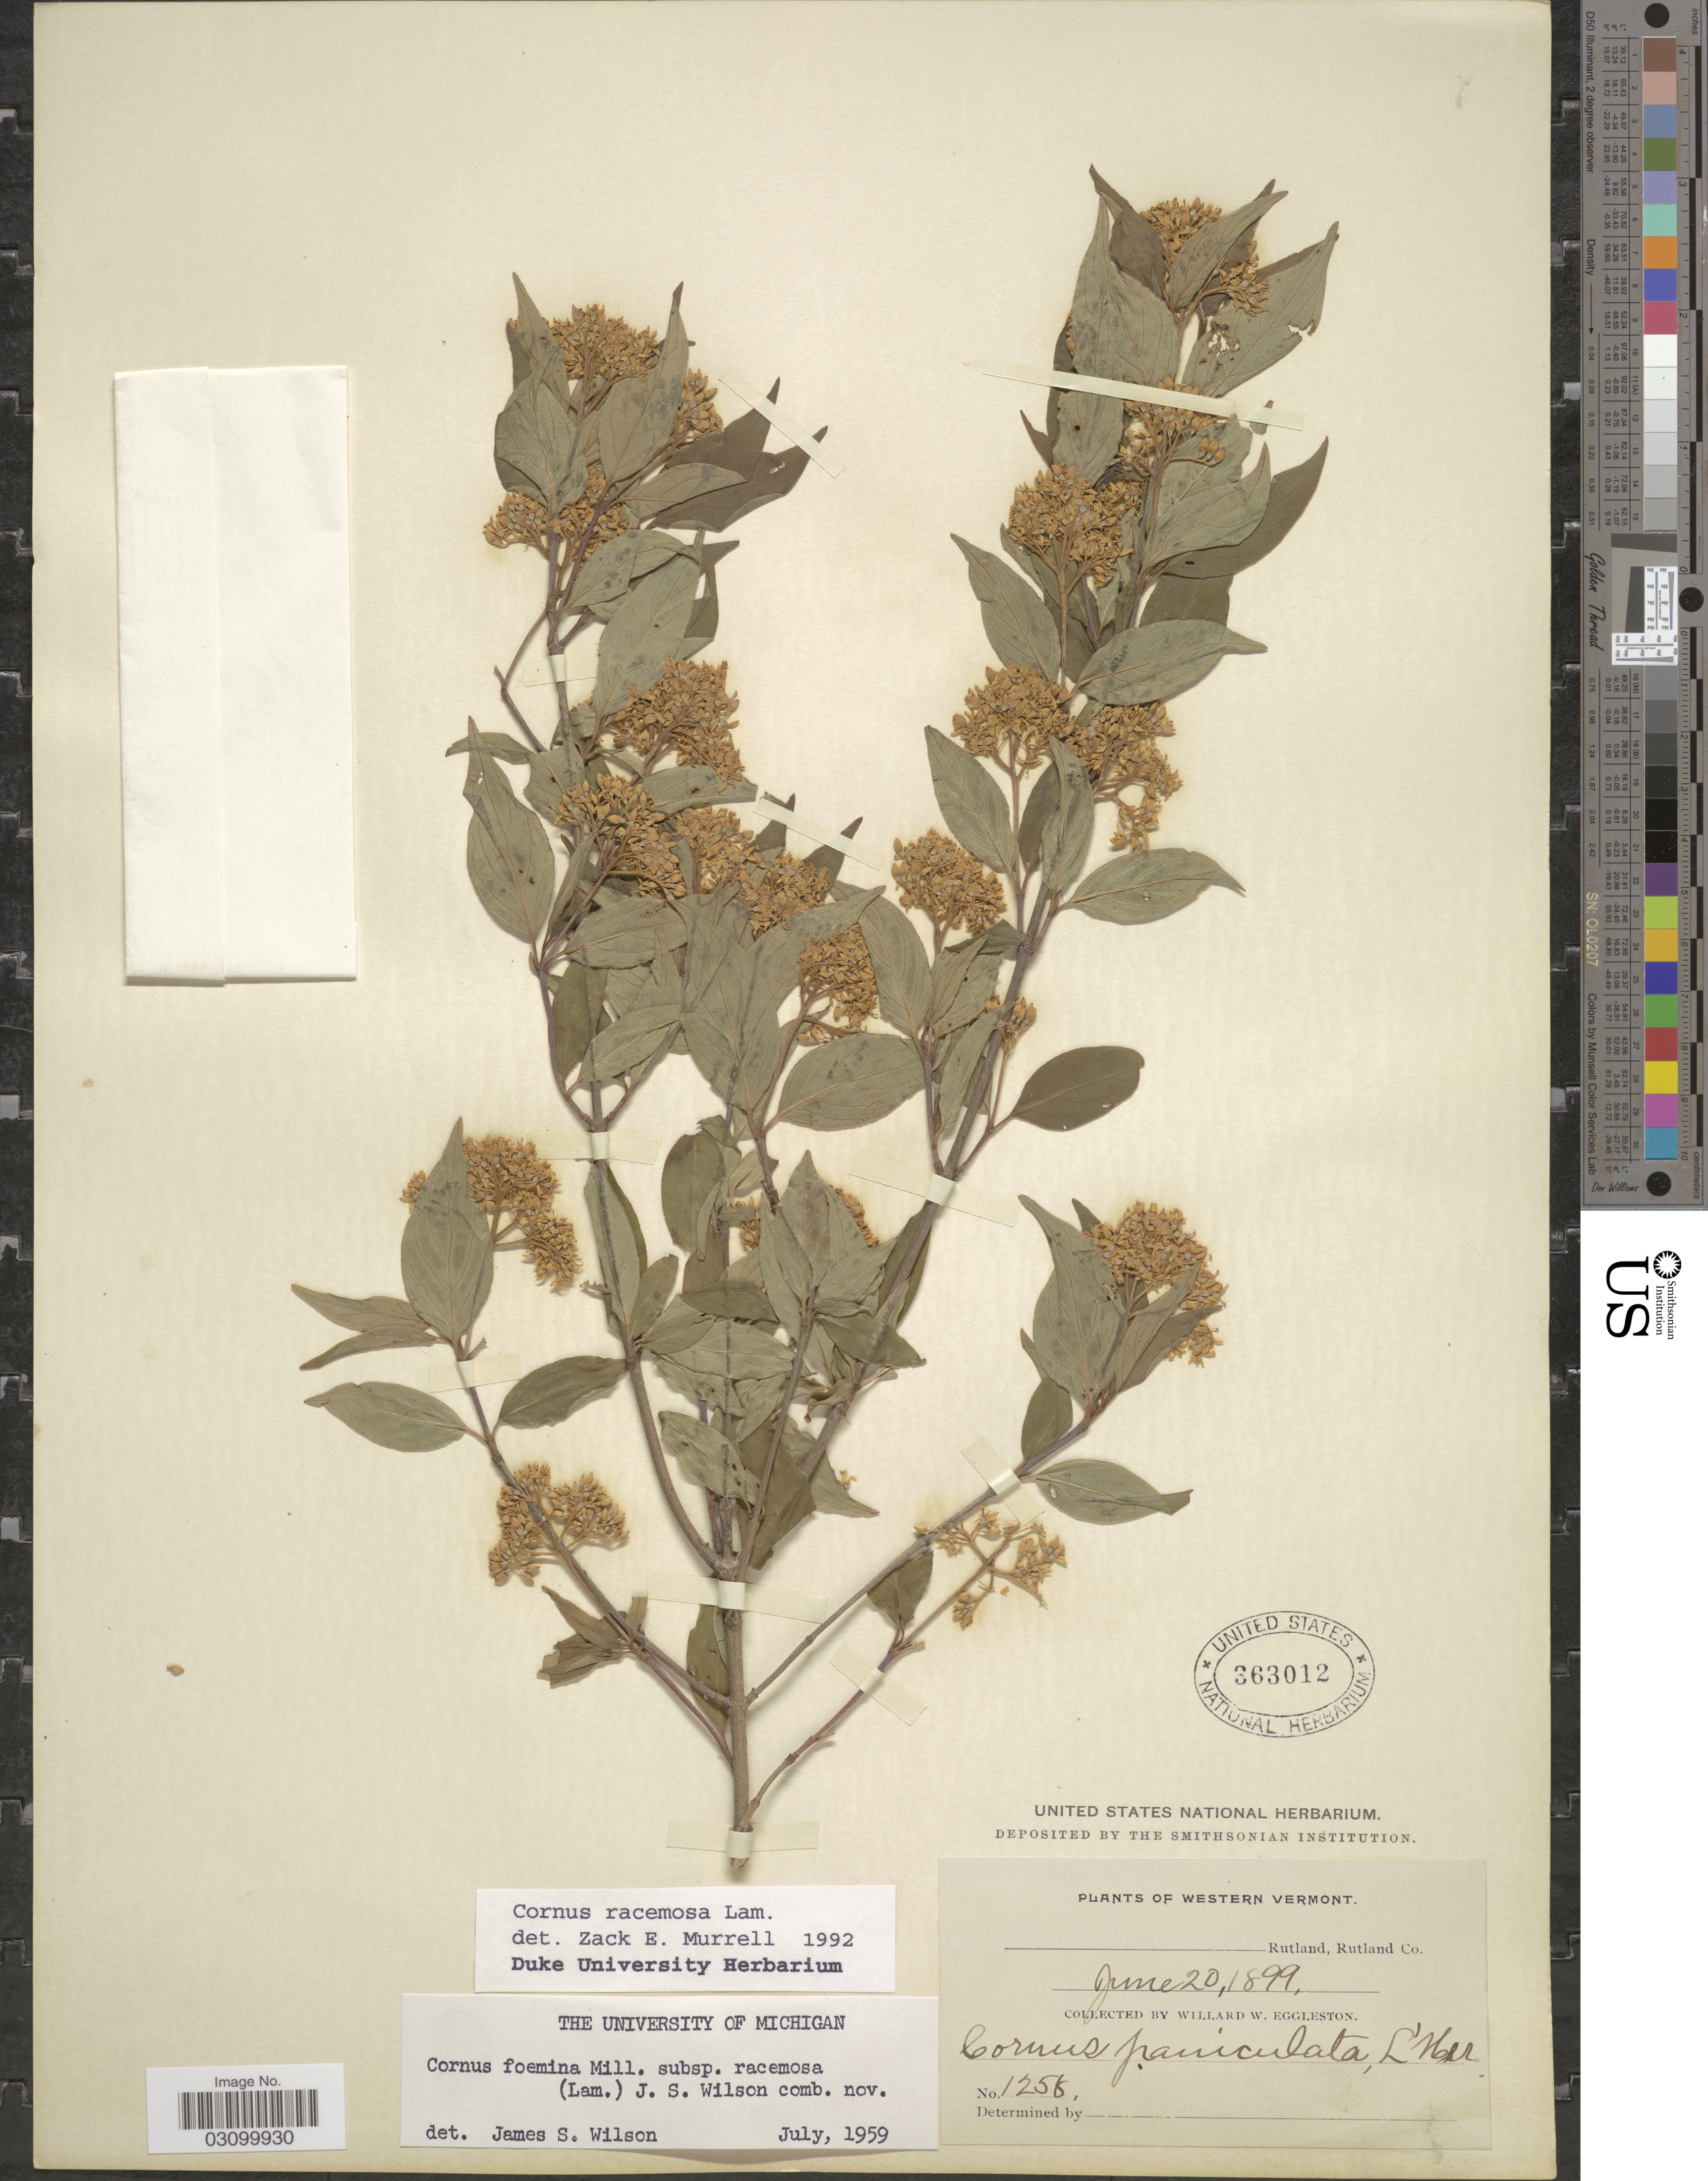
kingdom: Plantae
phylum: Tracheophyta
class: Magnoliopsida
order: Cornales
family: Cornaceae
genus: Cornus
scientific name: Cornus racemosa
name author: Lam.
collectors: W. W. Eggleston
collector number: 1258*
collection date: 1899-06-20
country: United States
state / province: Vermont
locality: Western Vermont. Rutland, Rutland Co.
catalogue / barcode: US 363012